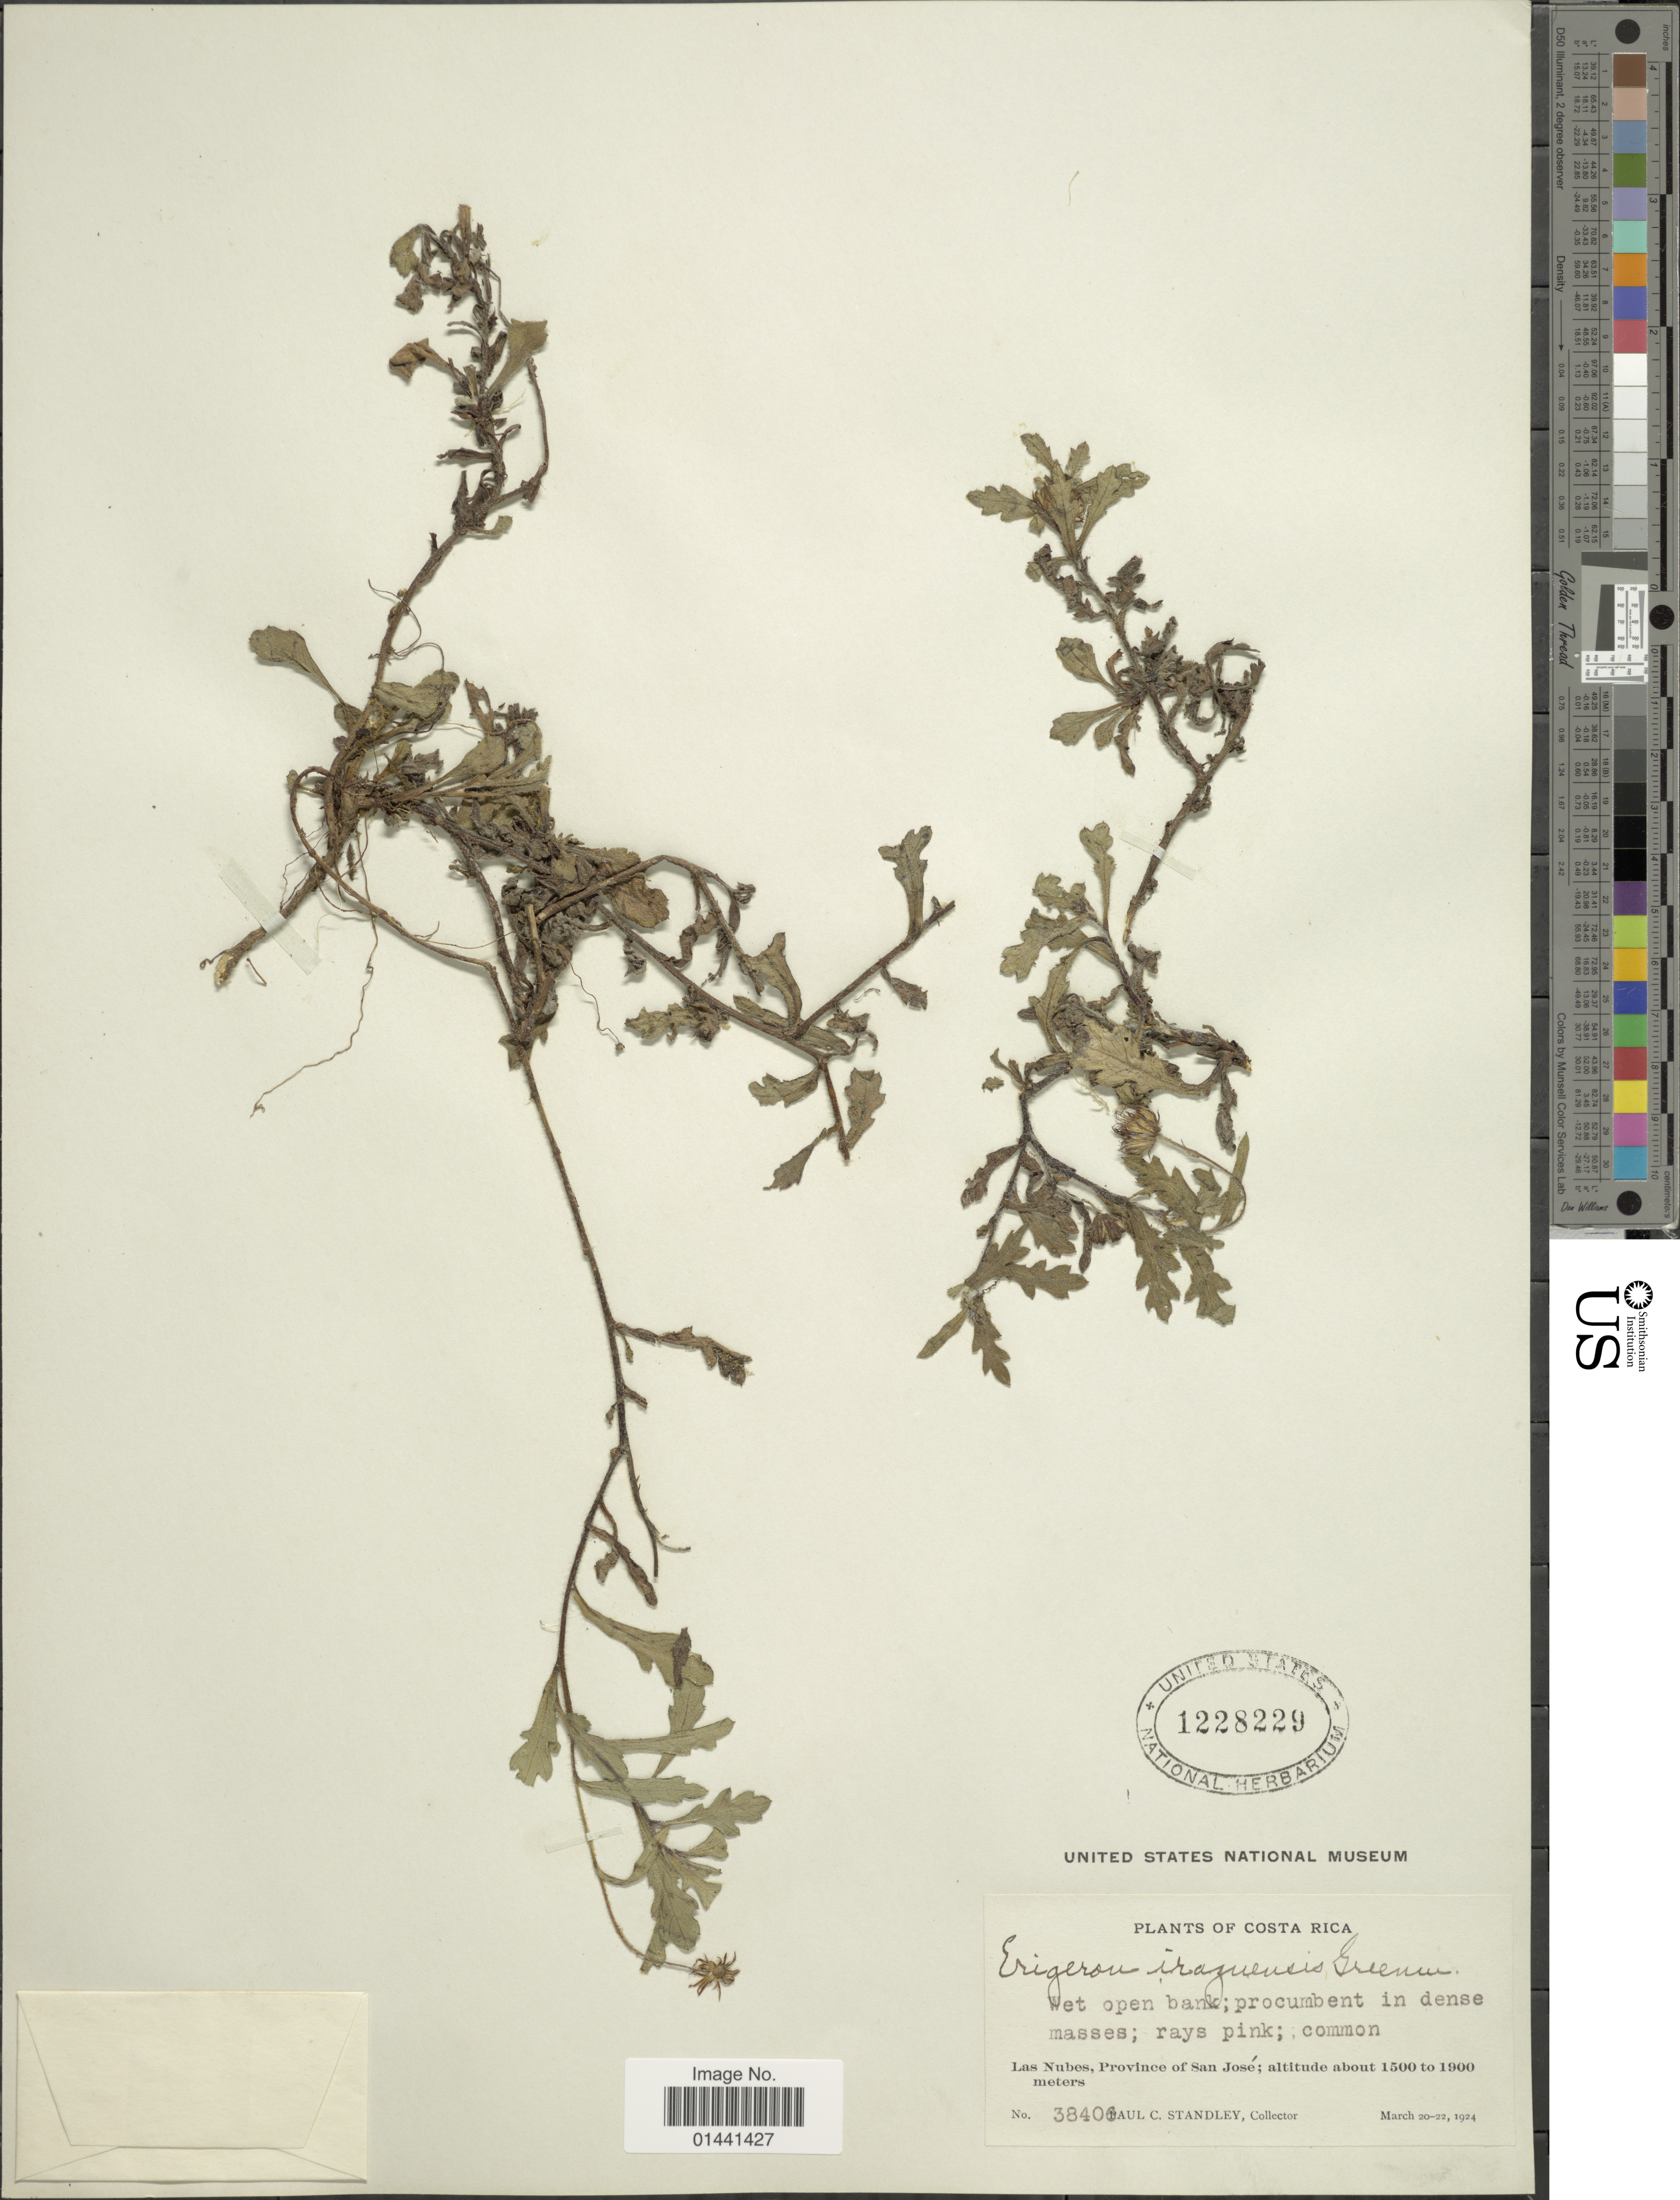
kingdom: Plantae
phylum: Tracheophyta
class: Magnoliopsida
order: Asterales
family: Asteraceae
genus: Erigeron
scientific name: Erigeron irazuense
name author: Greenm.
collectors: P. C. Standley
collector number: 38406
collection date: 1924-03-20/1924-03-22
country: Costa Rica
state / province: San José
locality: Wet open bank; preocument in dese masses, Las Nubes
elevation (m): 1500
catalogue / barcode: US 1228229